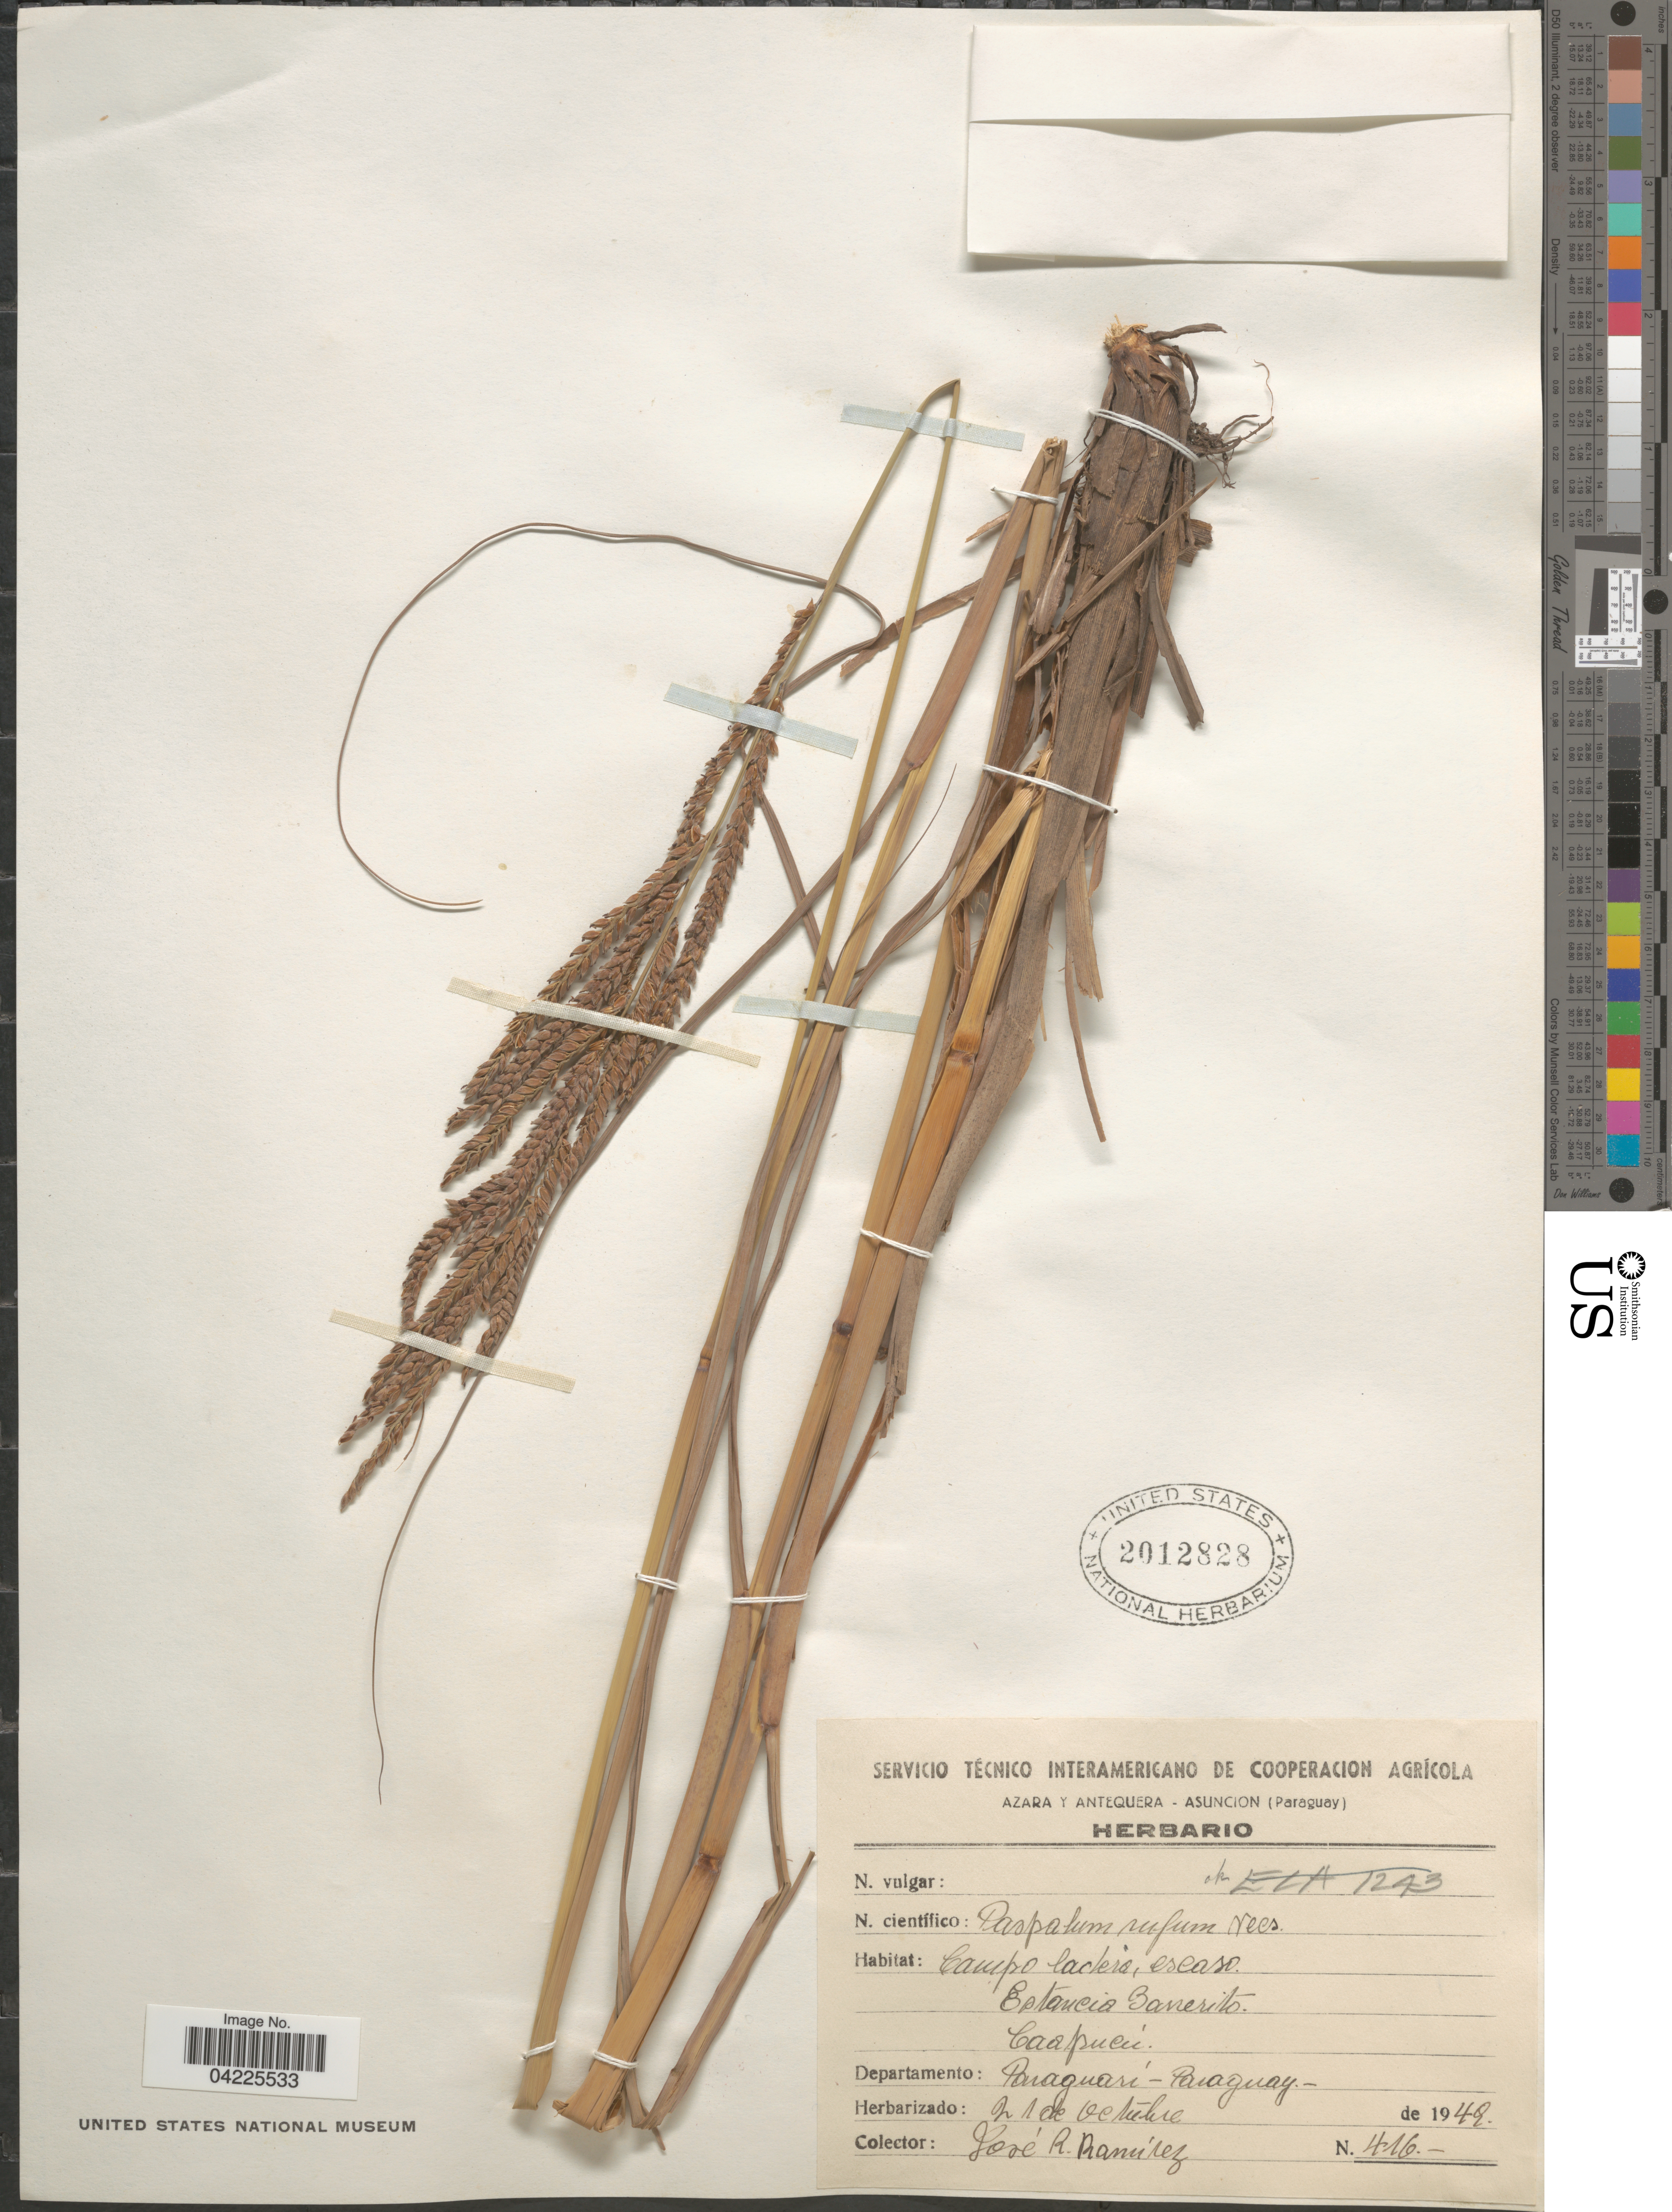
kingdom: Plantae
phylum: Tracheophyta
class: Liliopsida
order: Poales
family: Poaceae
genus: Paspalum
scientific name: Paspalum rufum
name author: Nees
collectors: J. Ramírez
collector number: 416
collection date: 1949-10-21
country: Paraguay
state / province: Paraguari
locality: Estancia Barrerito. Caapucú. Departamento: Paraguari.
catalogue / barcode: US 2012828